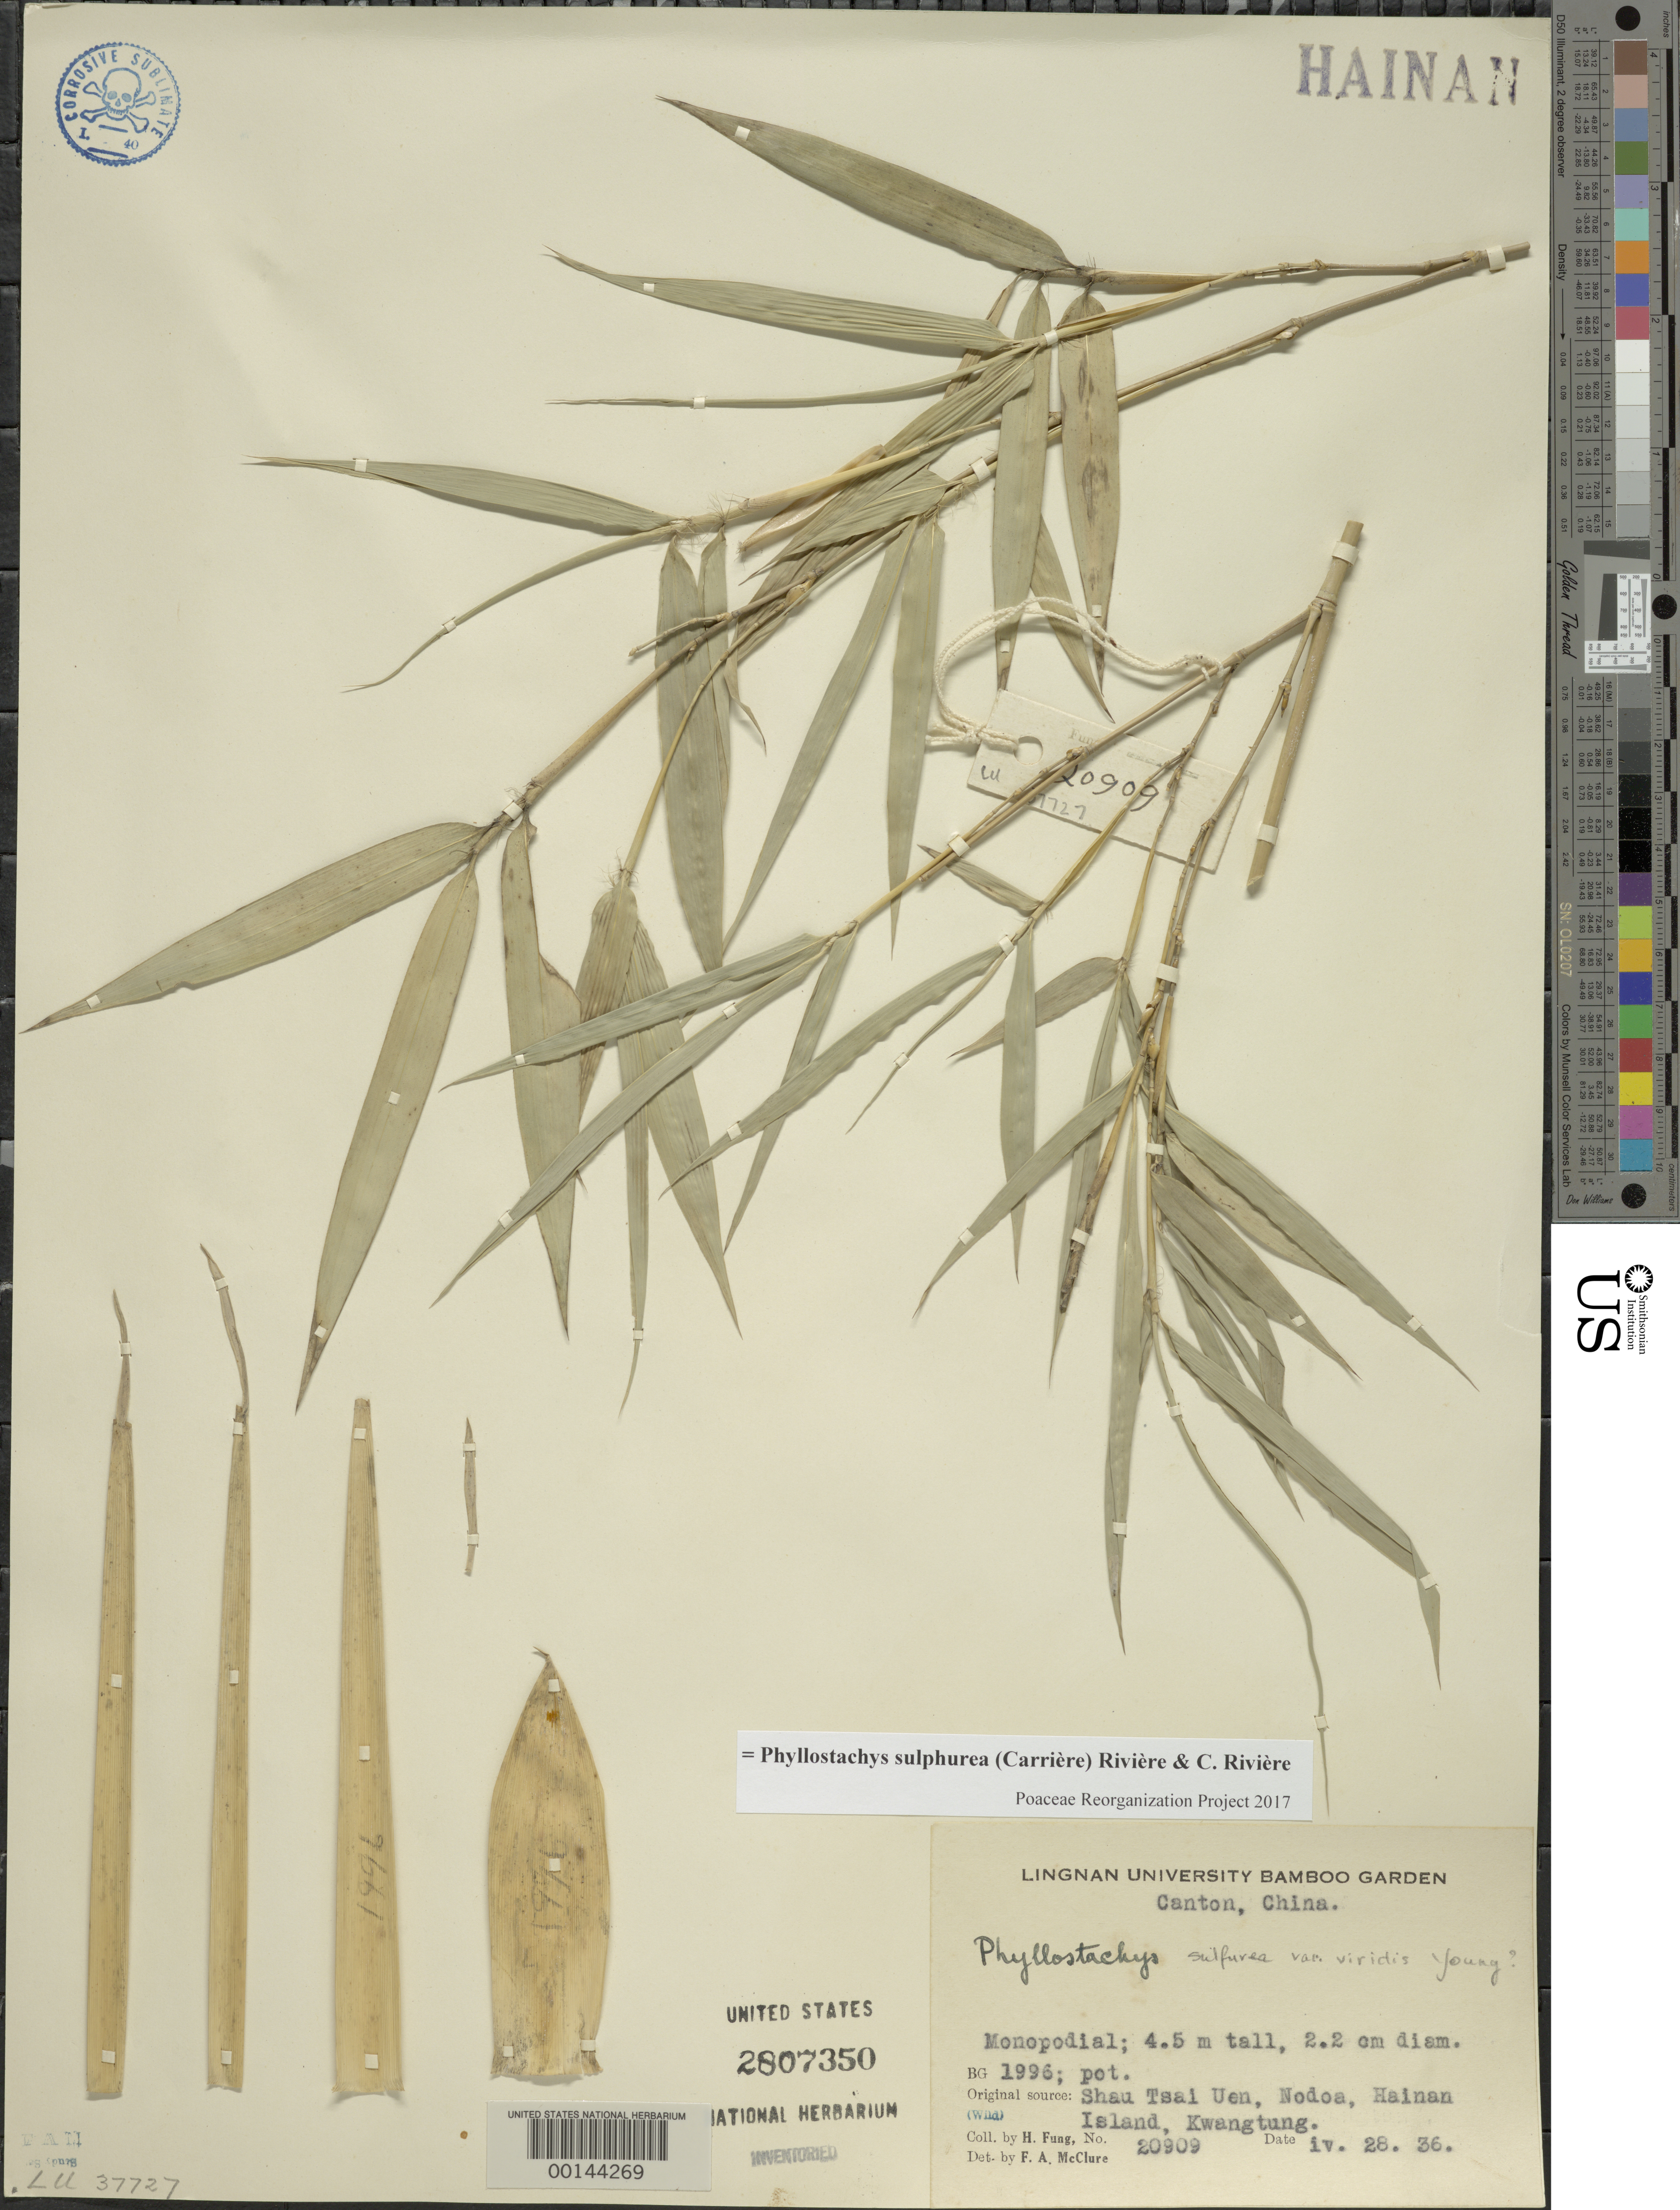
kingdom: Plantae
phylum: Tracheophyta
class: Liliopsida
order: Poales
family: Poaceae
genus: Phyllostachys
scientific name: Phyllostachys sulphurea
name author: (Carrière) Rivière & C. Rivière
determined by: Poaceae Reorganization Project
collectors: H. L. Fung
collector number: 20909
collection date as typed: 28 Apr 1936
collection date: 1936-04-28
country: China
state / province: Hainan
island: Hainan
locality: Hainan, nodoa, shau tsai uen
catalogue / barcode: US 2807350